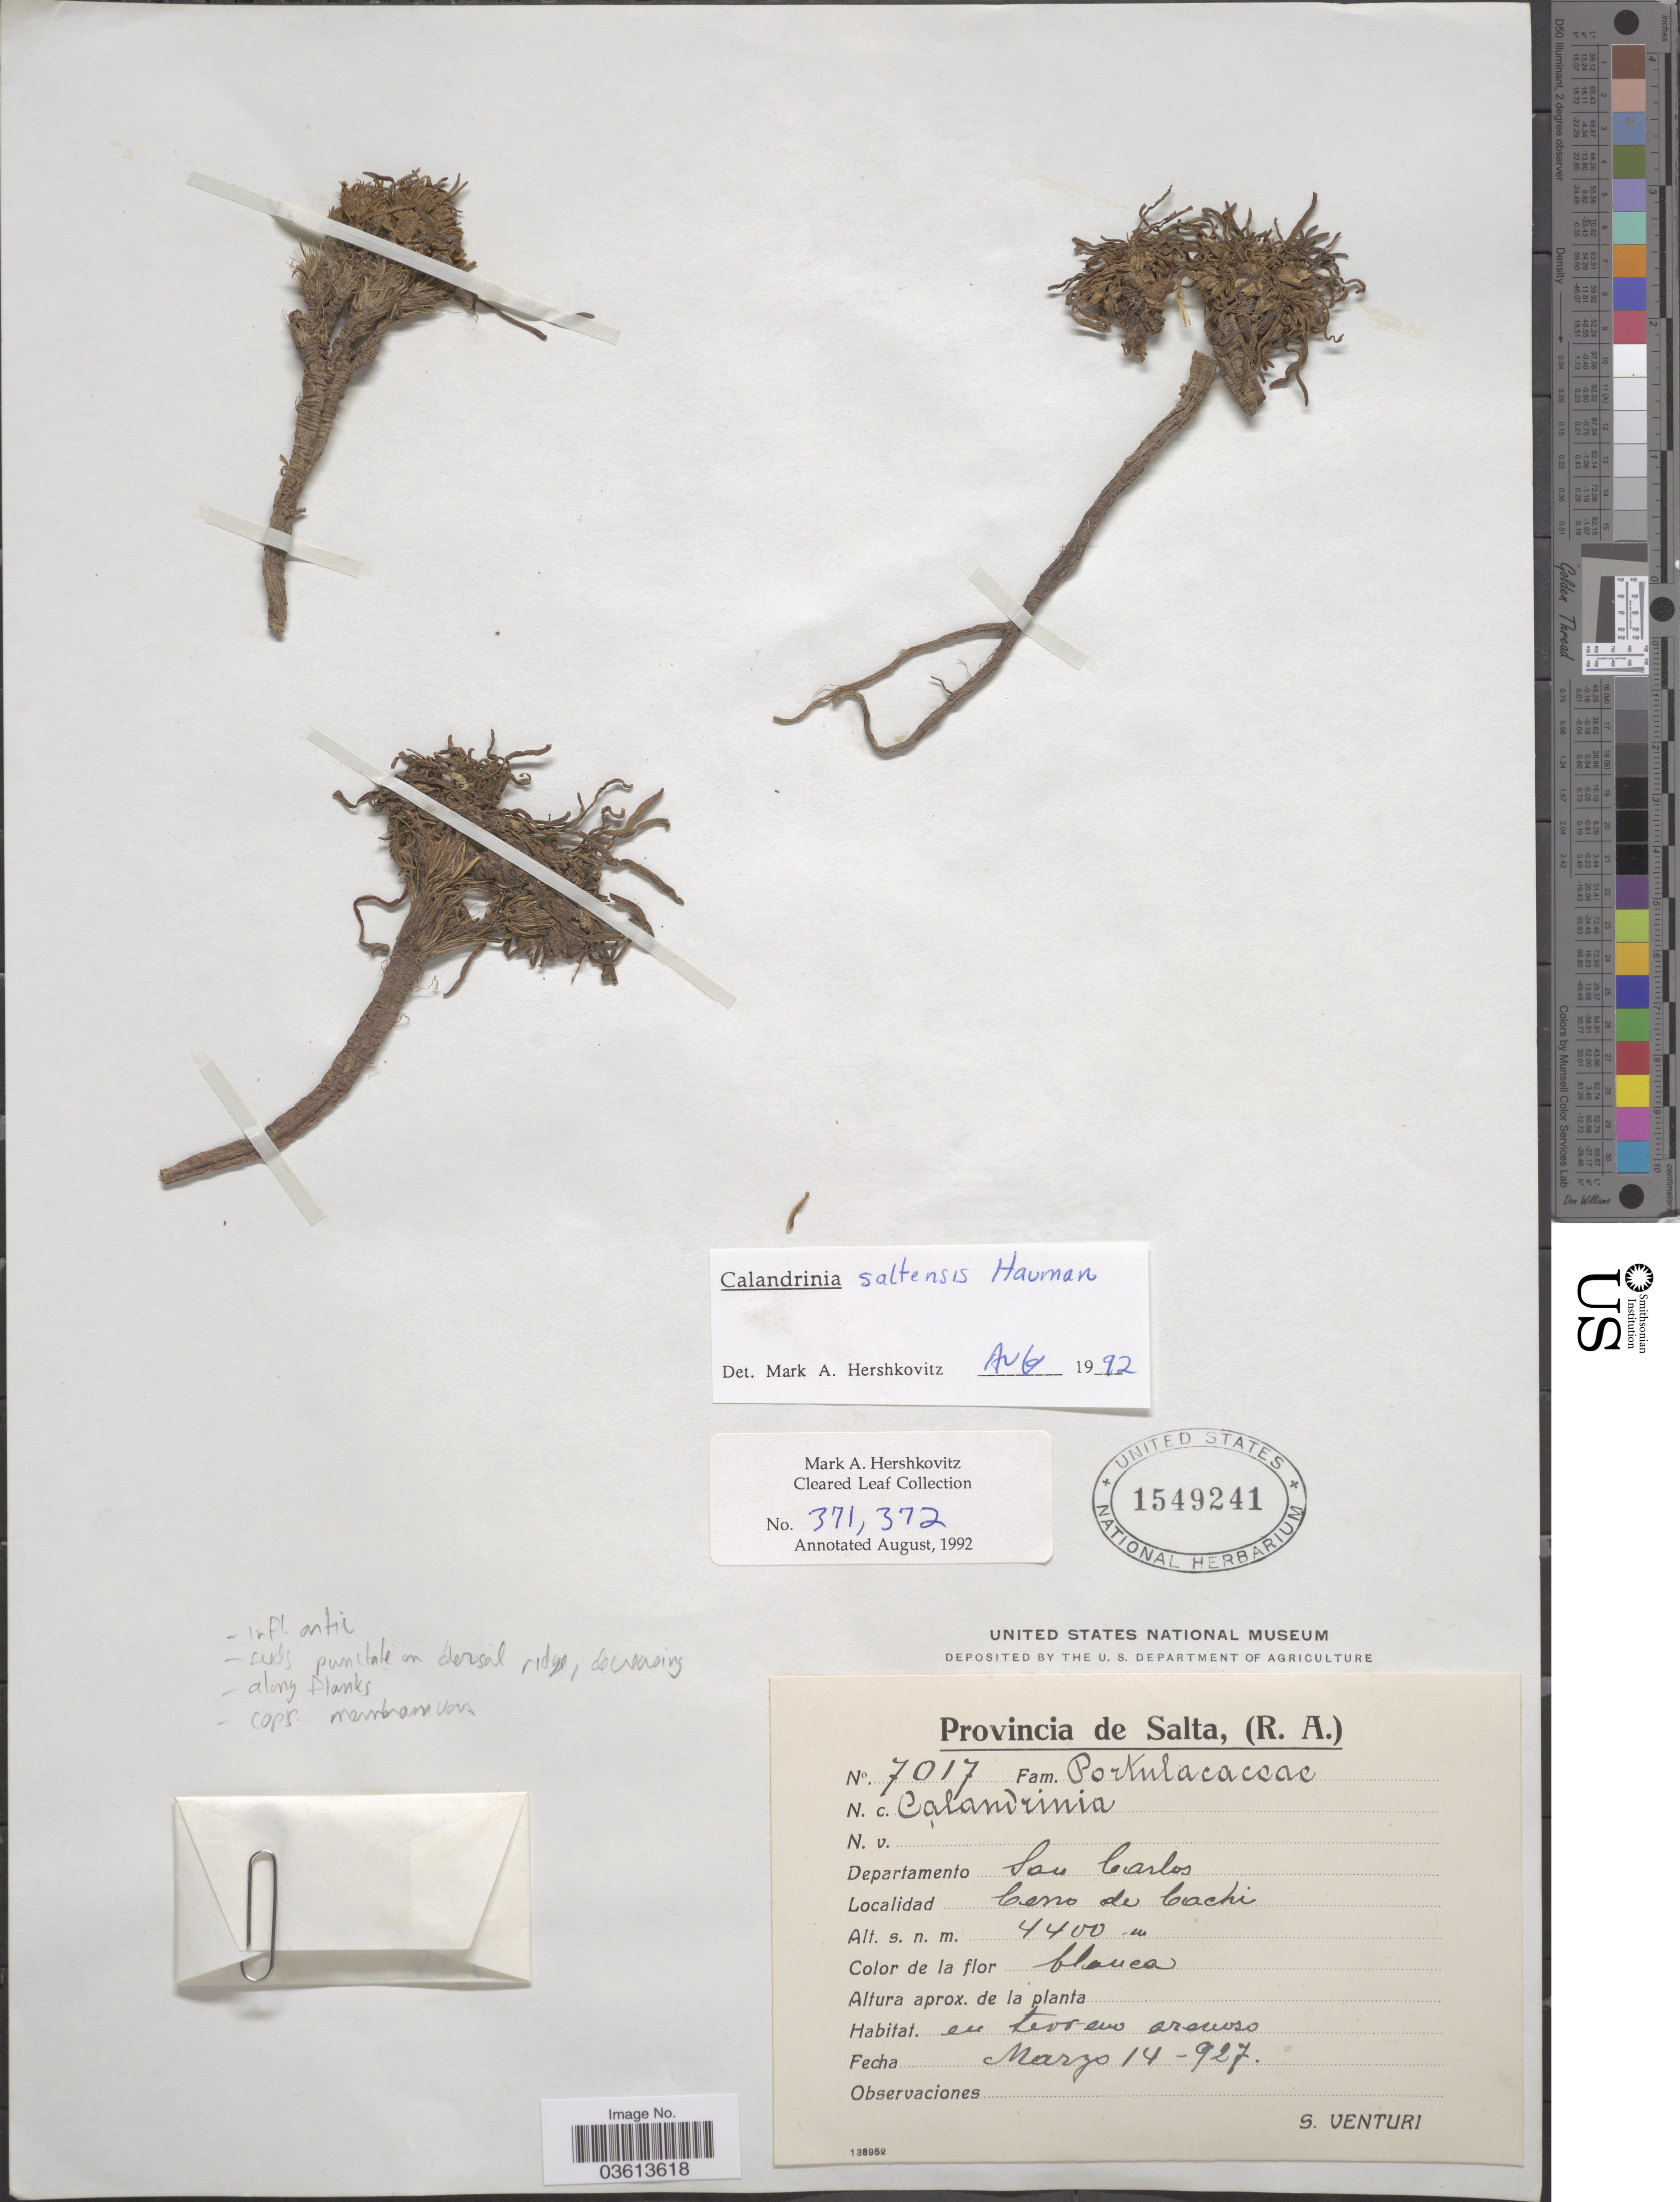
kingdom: Plantae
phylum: Tracheophyta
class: Magnoliopsida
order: Caryophyllales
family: Montiaceae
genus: Calandrinia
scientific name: Calandrinia acaulis var. acaulis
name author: Kunth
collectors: S. Venturi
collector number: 7017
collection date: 1927-03-14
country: Argentina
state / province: Salta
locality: Departamento San Carlos. Cerro de Cachi.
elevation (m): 4400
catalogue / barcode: US 1549241